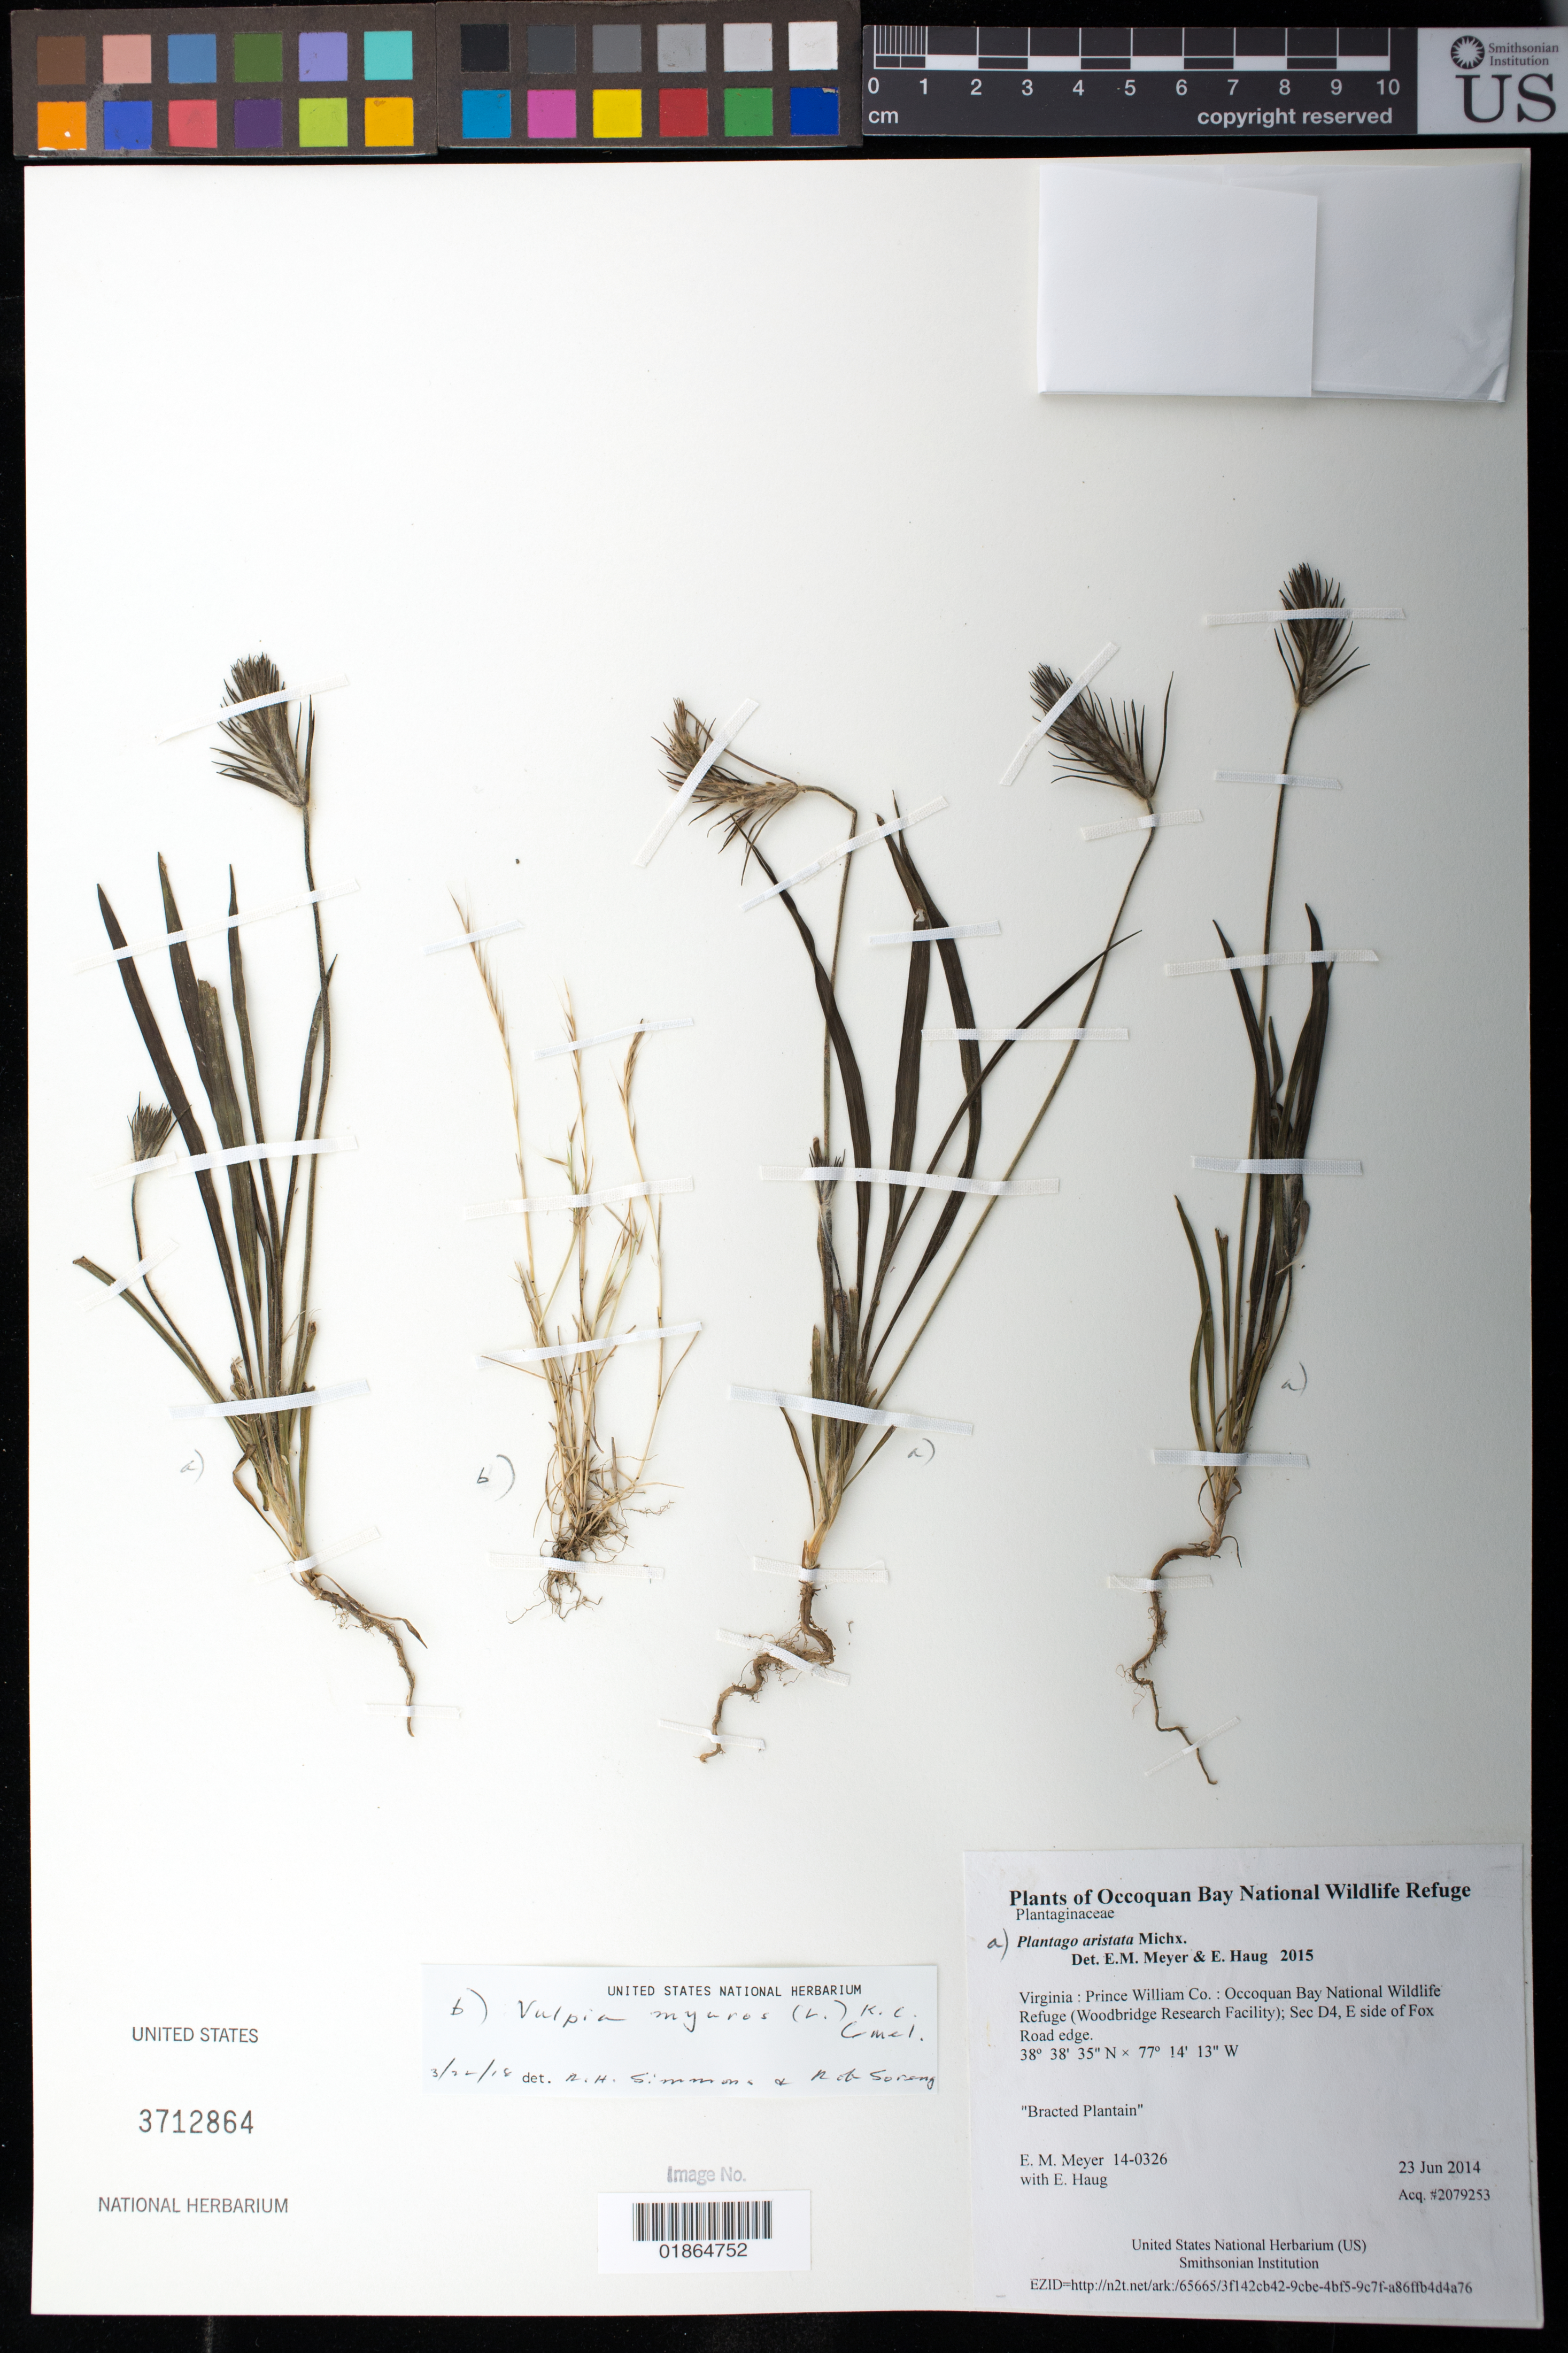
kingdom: Plantae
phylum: Tracheophyta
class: Magnoliopsida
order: Lamiales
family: Plantaginaceae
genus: Plantago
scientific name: Plantago aristata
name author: Michx.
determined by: Meyer, E. M.; Haug, E.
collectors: E. M. Meyer & E. Haug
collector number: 14-0326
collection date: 2014-06-23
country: United States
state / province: Virginia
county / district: Prince William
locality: Occoquan Bay National Wildlife Refuge (Woodbridge Research Facility); Sec D4, E side of Fox Road edge.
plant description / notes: Bracted Plantain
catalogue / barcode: US 3712864